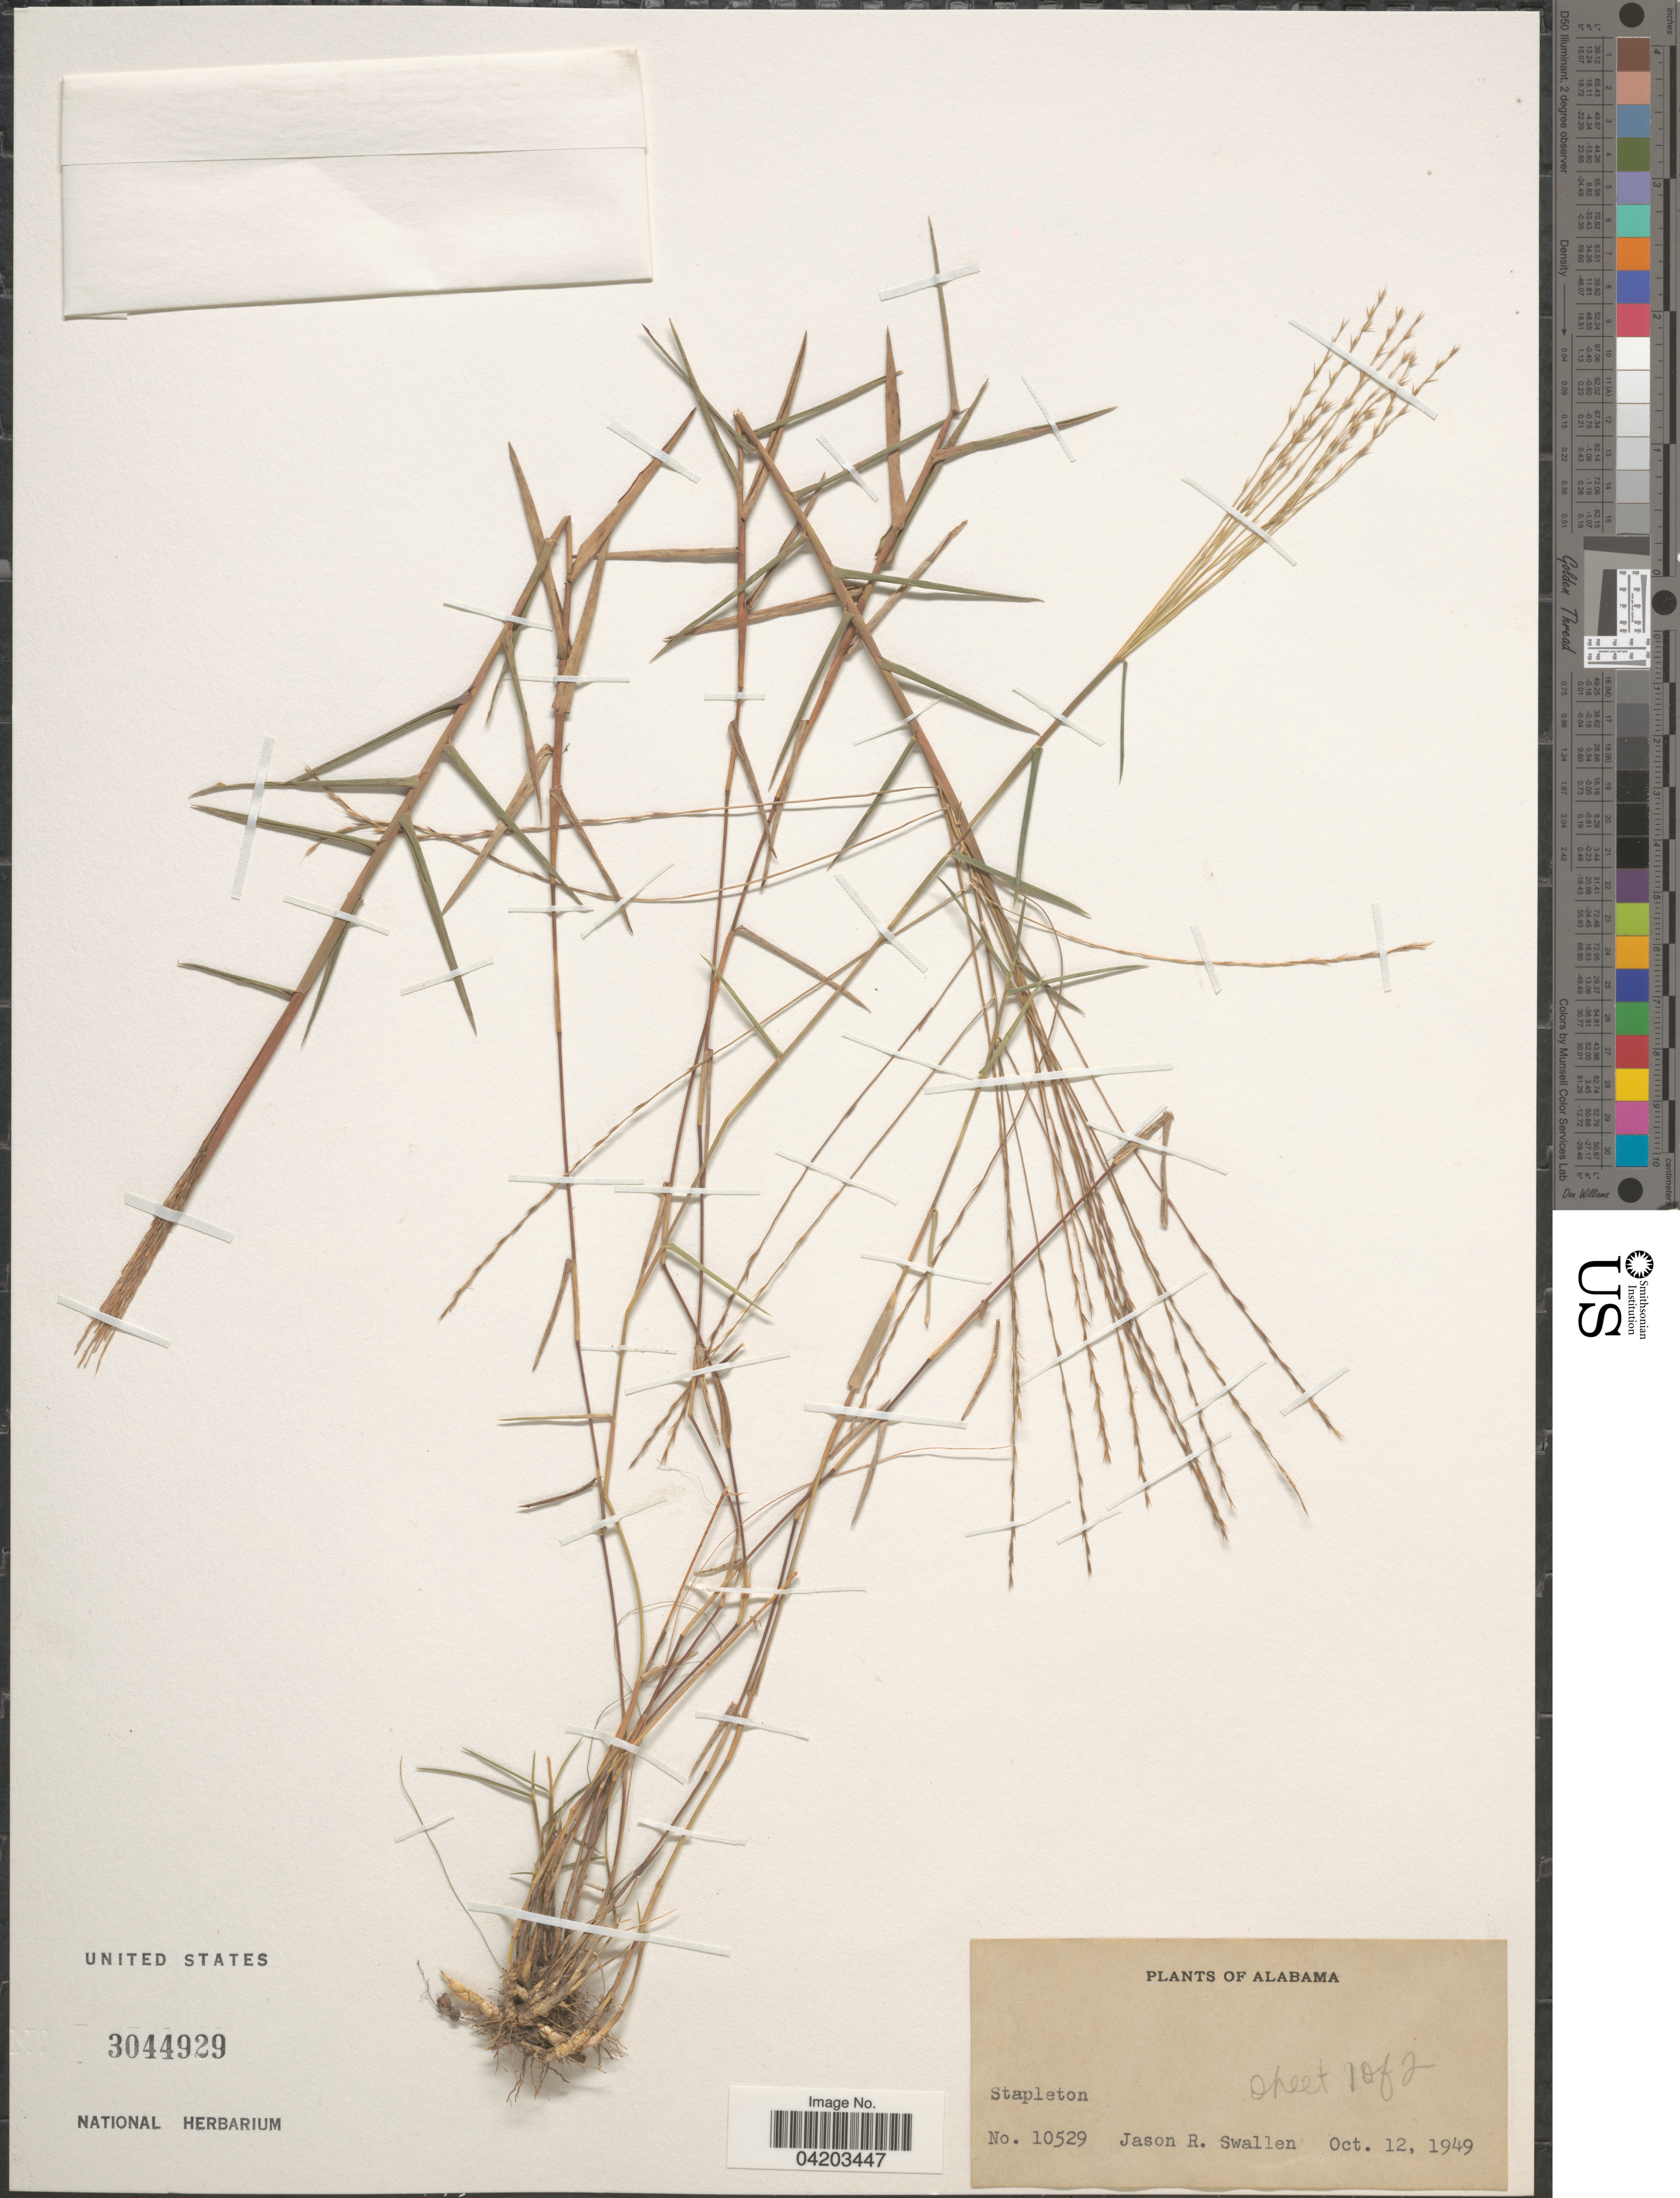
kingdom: Plantae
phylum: Tracheophyta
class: Liliopsida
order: Poales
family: Poaceae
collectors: J. R. Swallen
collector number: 10529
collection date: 1949-10-12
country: United States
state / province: Alabama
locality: Stapleton.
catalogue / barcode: US 3044929